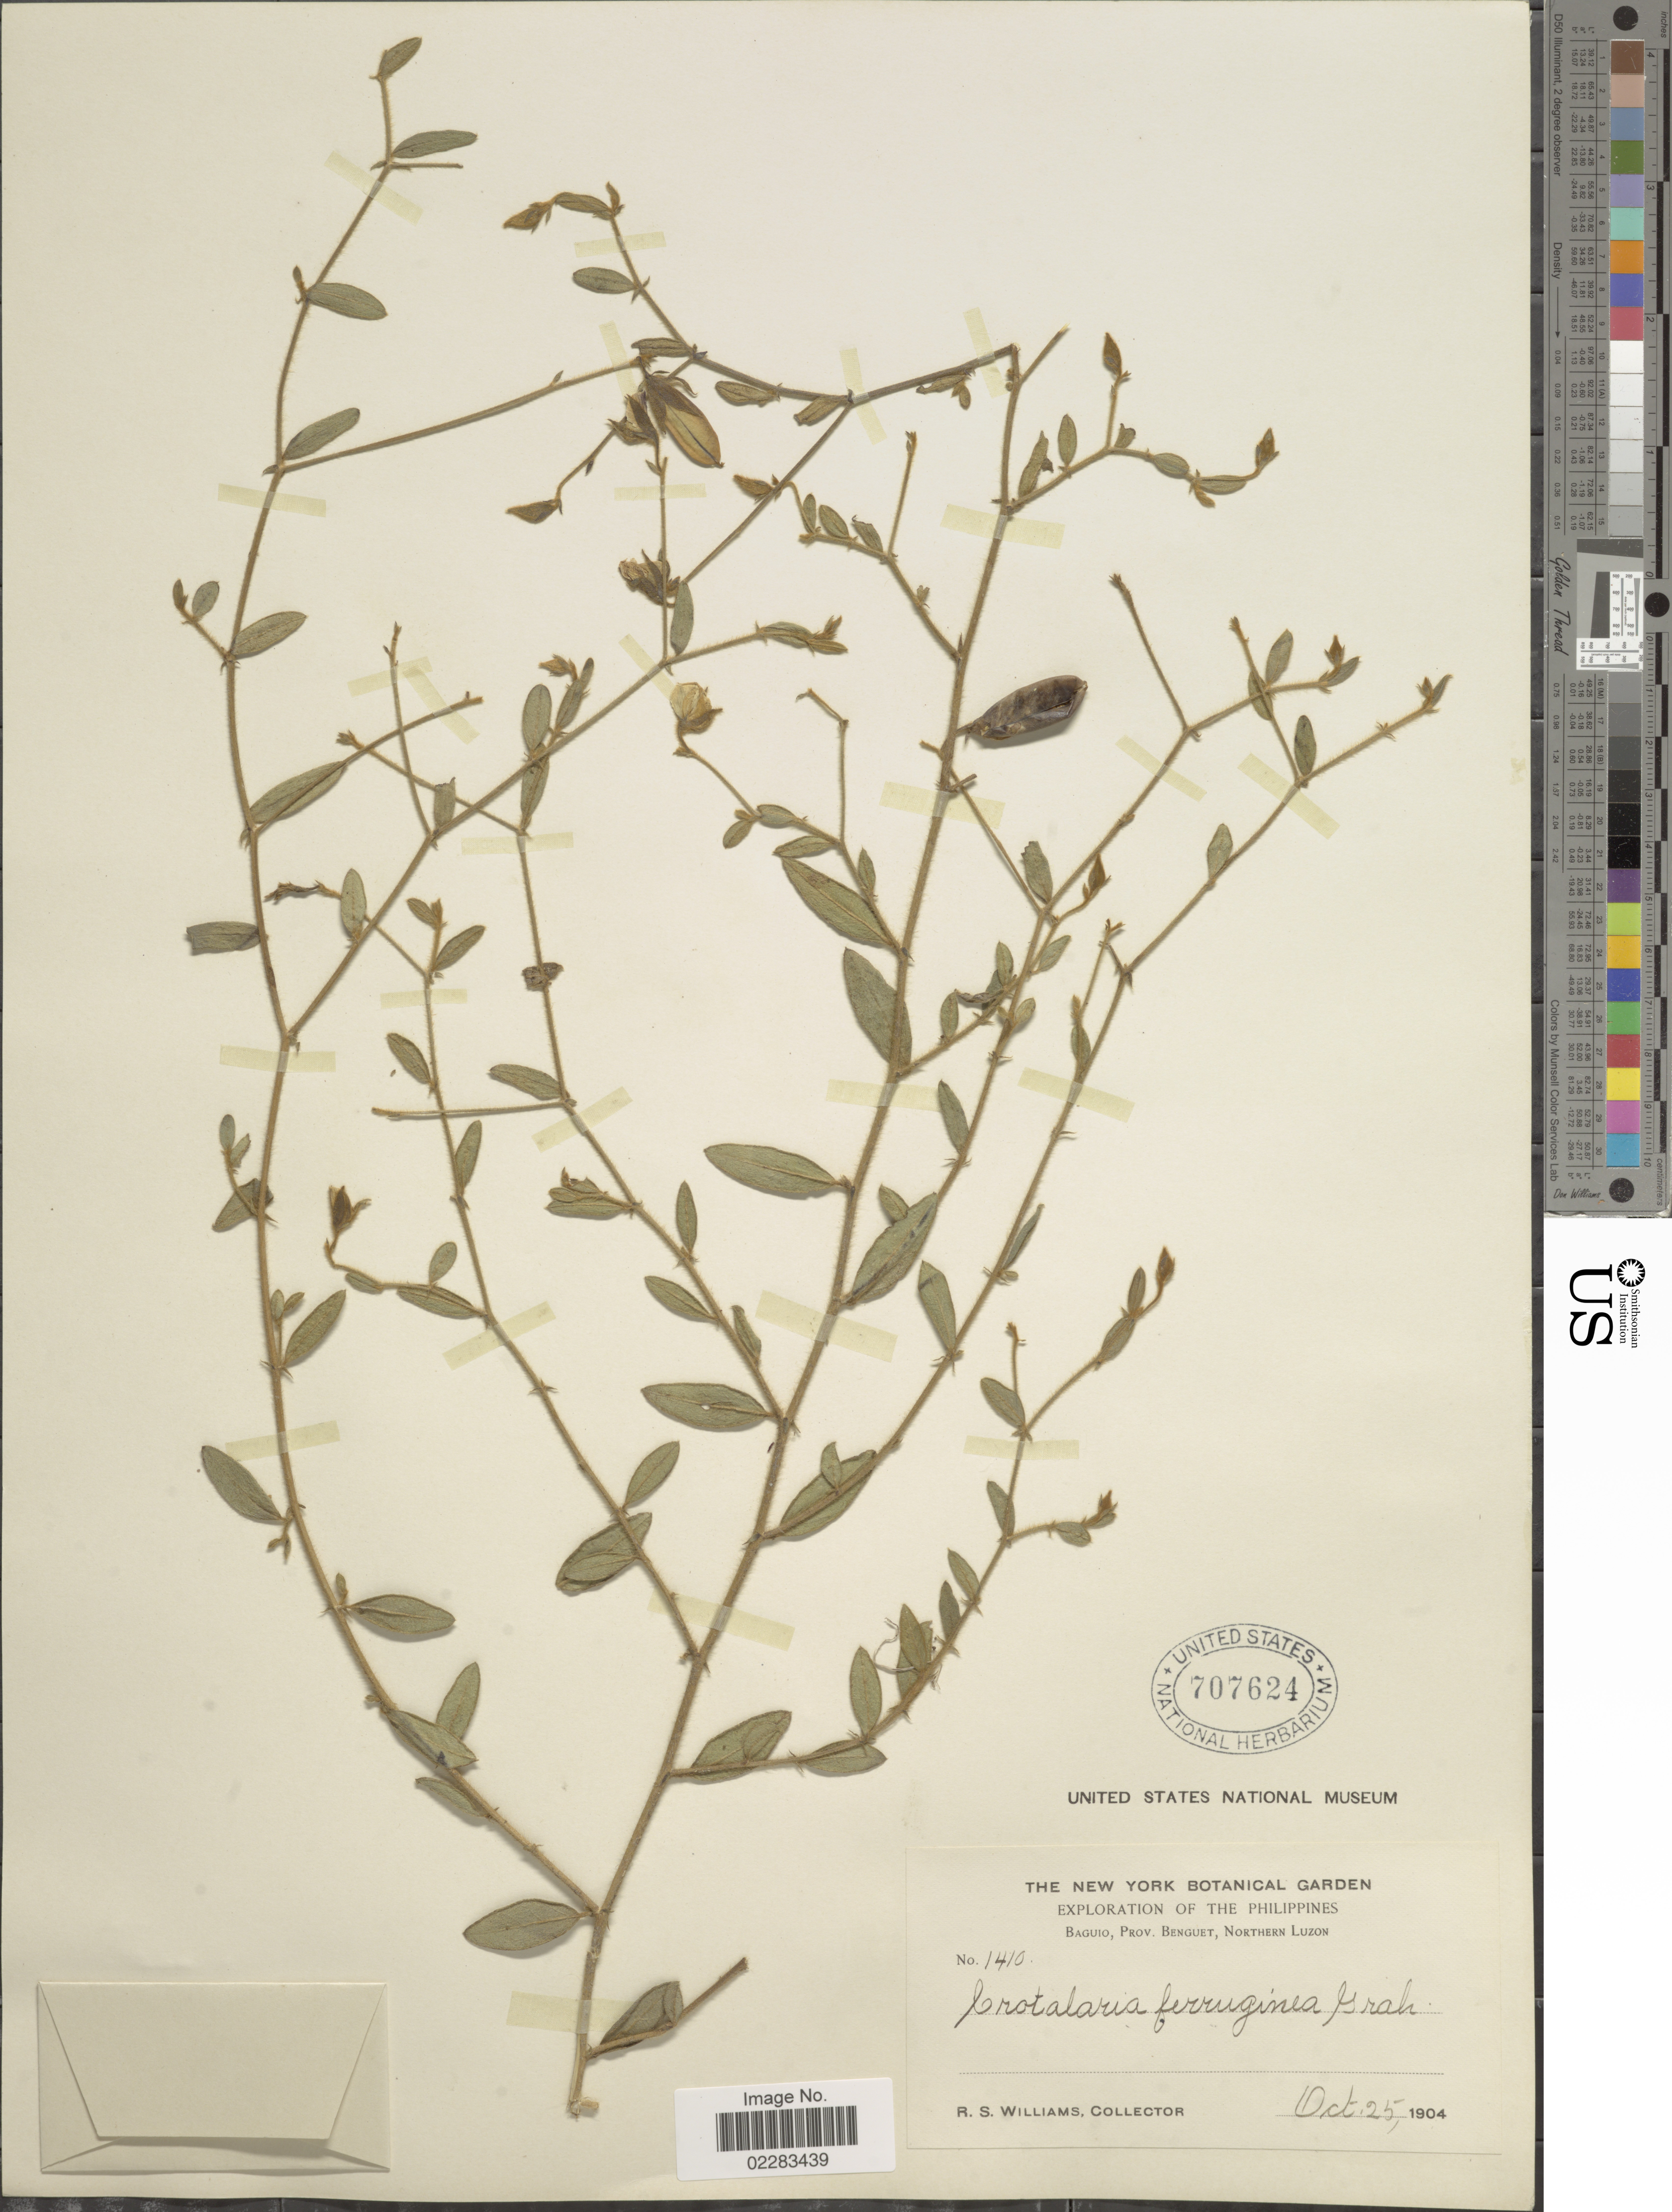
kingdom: Plantae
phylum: Tracheophyta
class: Magnoliopsida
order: Fabales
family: Fabaceae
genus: Crotalaria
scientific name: Crotalaria lejoloba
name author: Bartl.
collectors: R. S. Williams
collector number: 1410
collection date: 1904-10-25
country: Philippines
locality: Baguio, Prov. Benguet, Northern Luzon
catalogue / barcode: US 707624